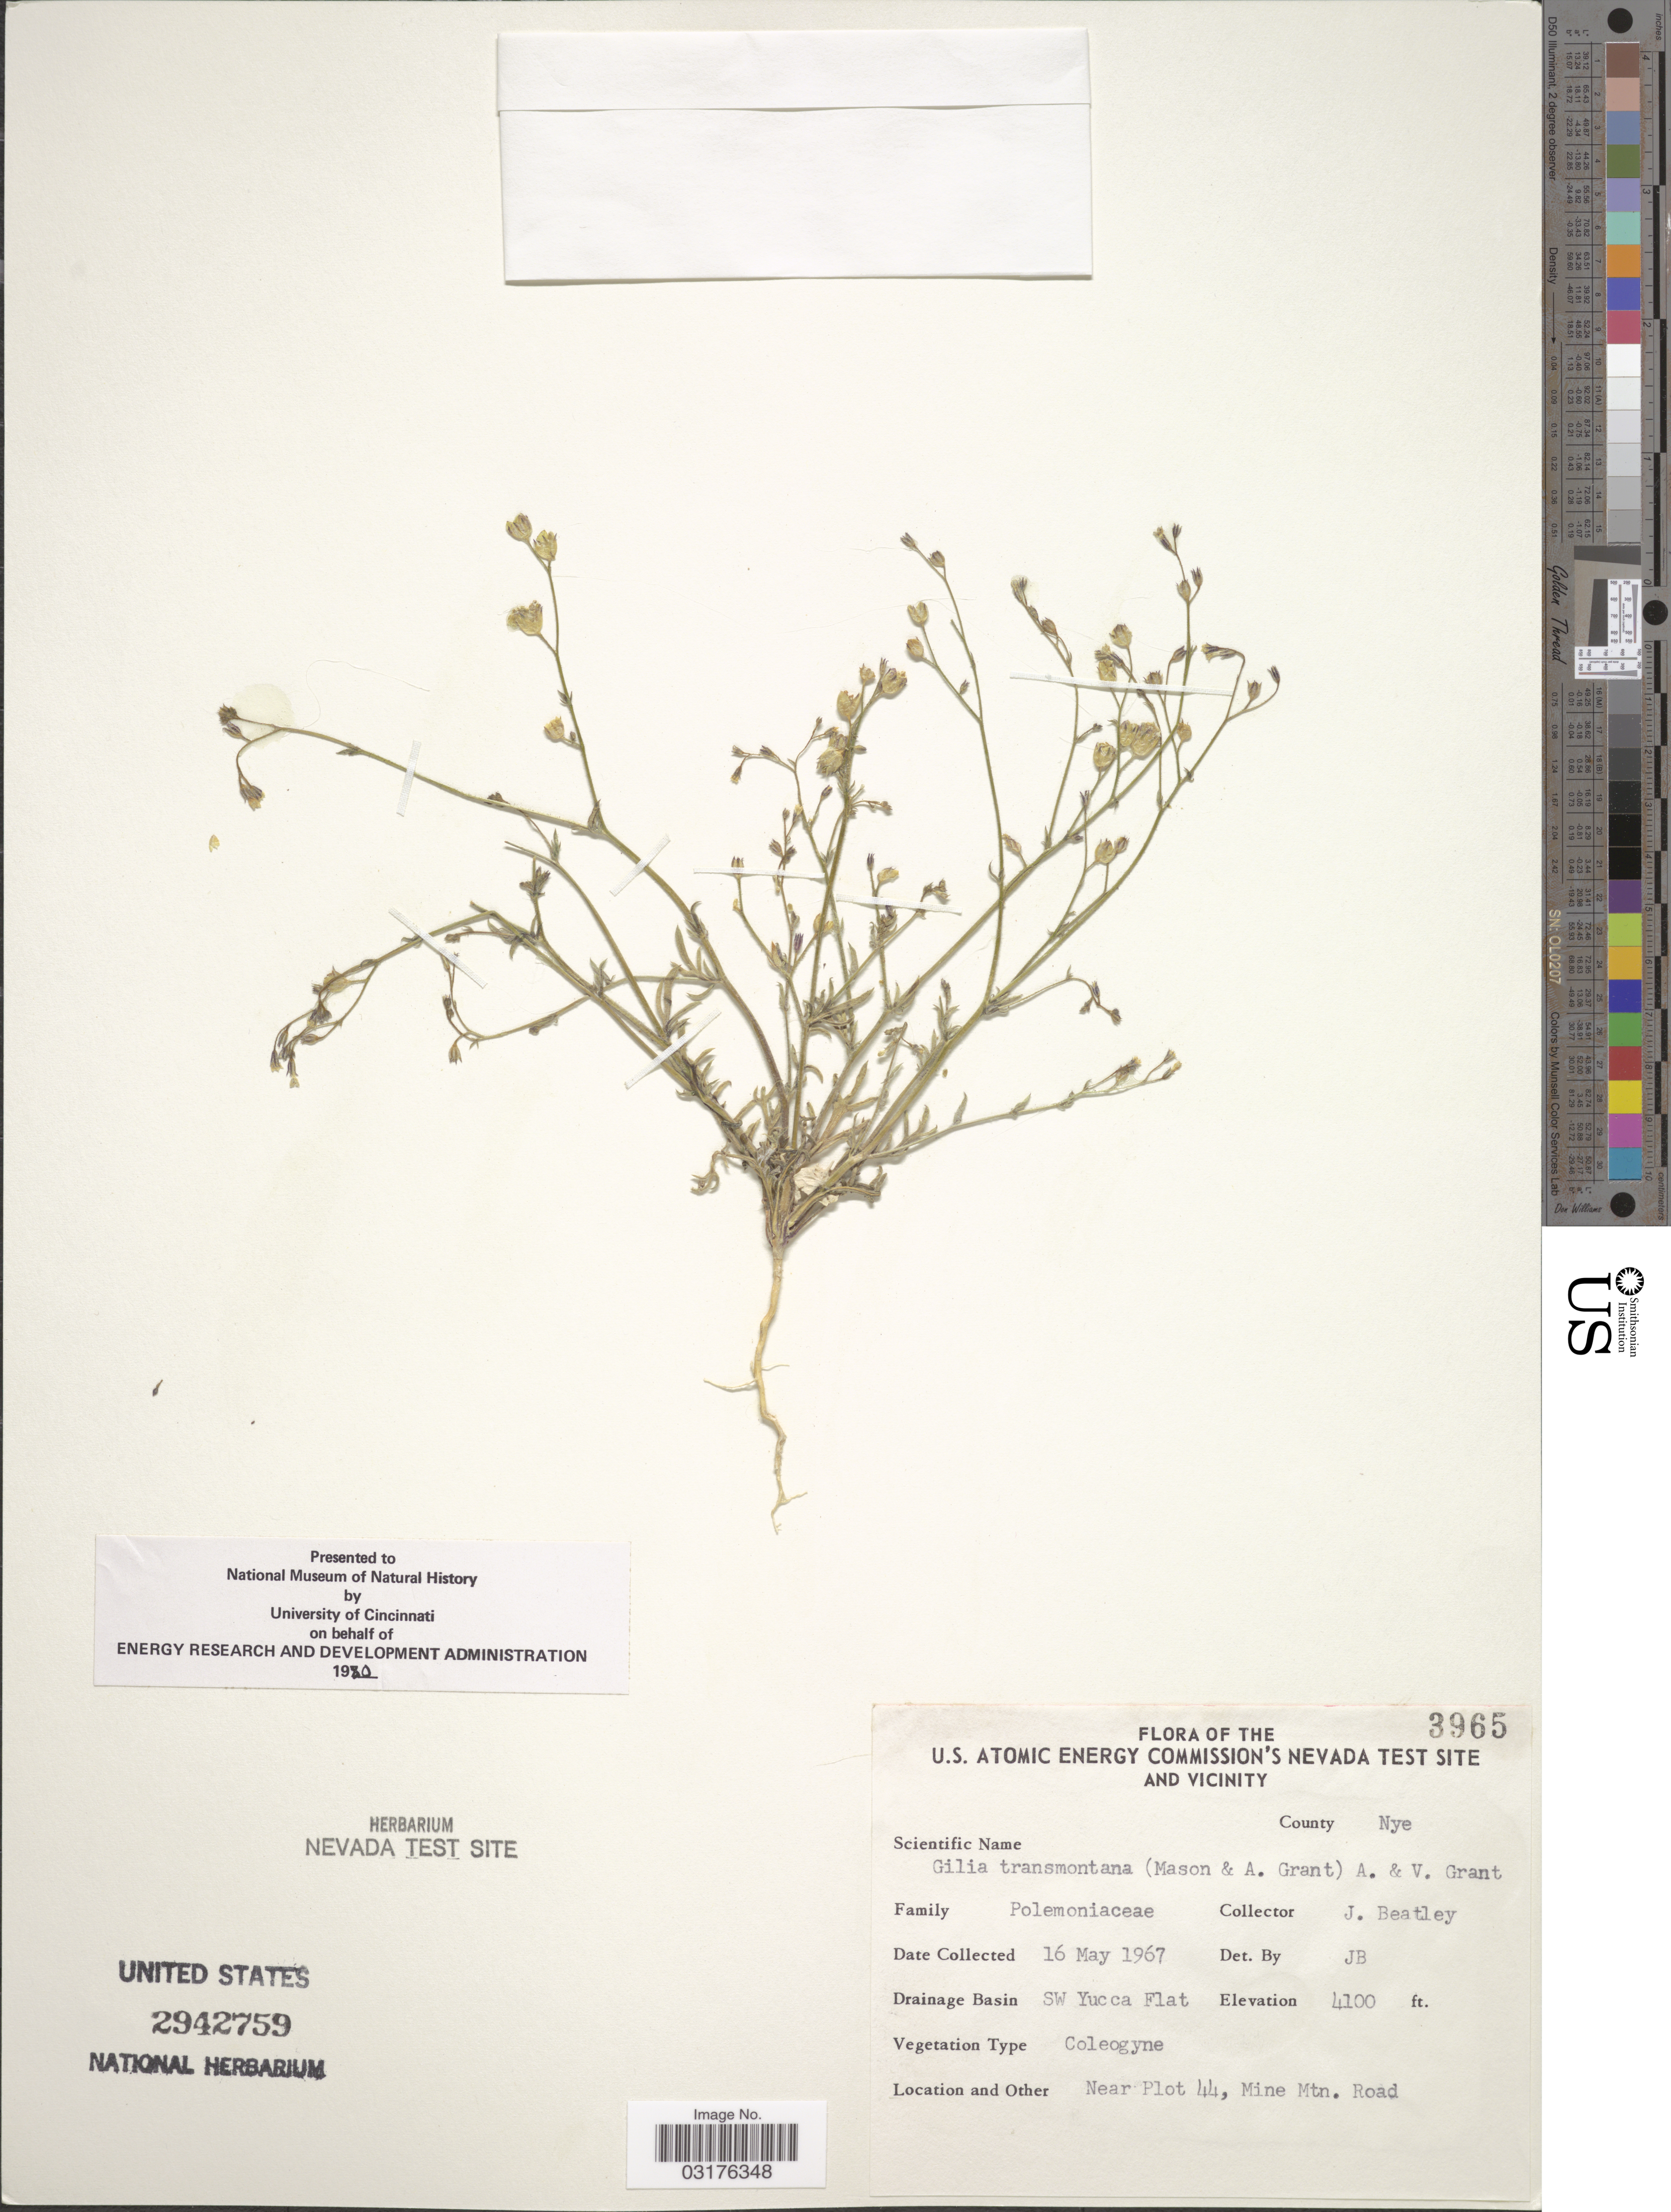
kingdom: Plantae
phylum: Tracheophyta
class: Magnoliopsida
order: Ericales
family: Polemoniaceae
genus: Gilia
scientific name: Gilia transmontana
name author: (H. Mason & A.D. Grant) A.D. Grant & V.E. Grant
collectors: J. C. Beatley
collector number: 3965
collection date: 1967-05-16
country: United States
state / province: Nevada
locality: U.S. Atomic Energy Commission's Nevada Test Site and Vicinity, County Nye, Drainage Basin SW Yucca Flat, Near Plot 44, Mine Mtn. Road.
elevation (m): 1250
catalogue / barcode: US 2942759